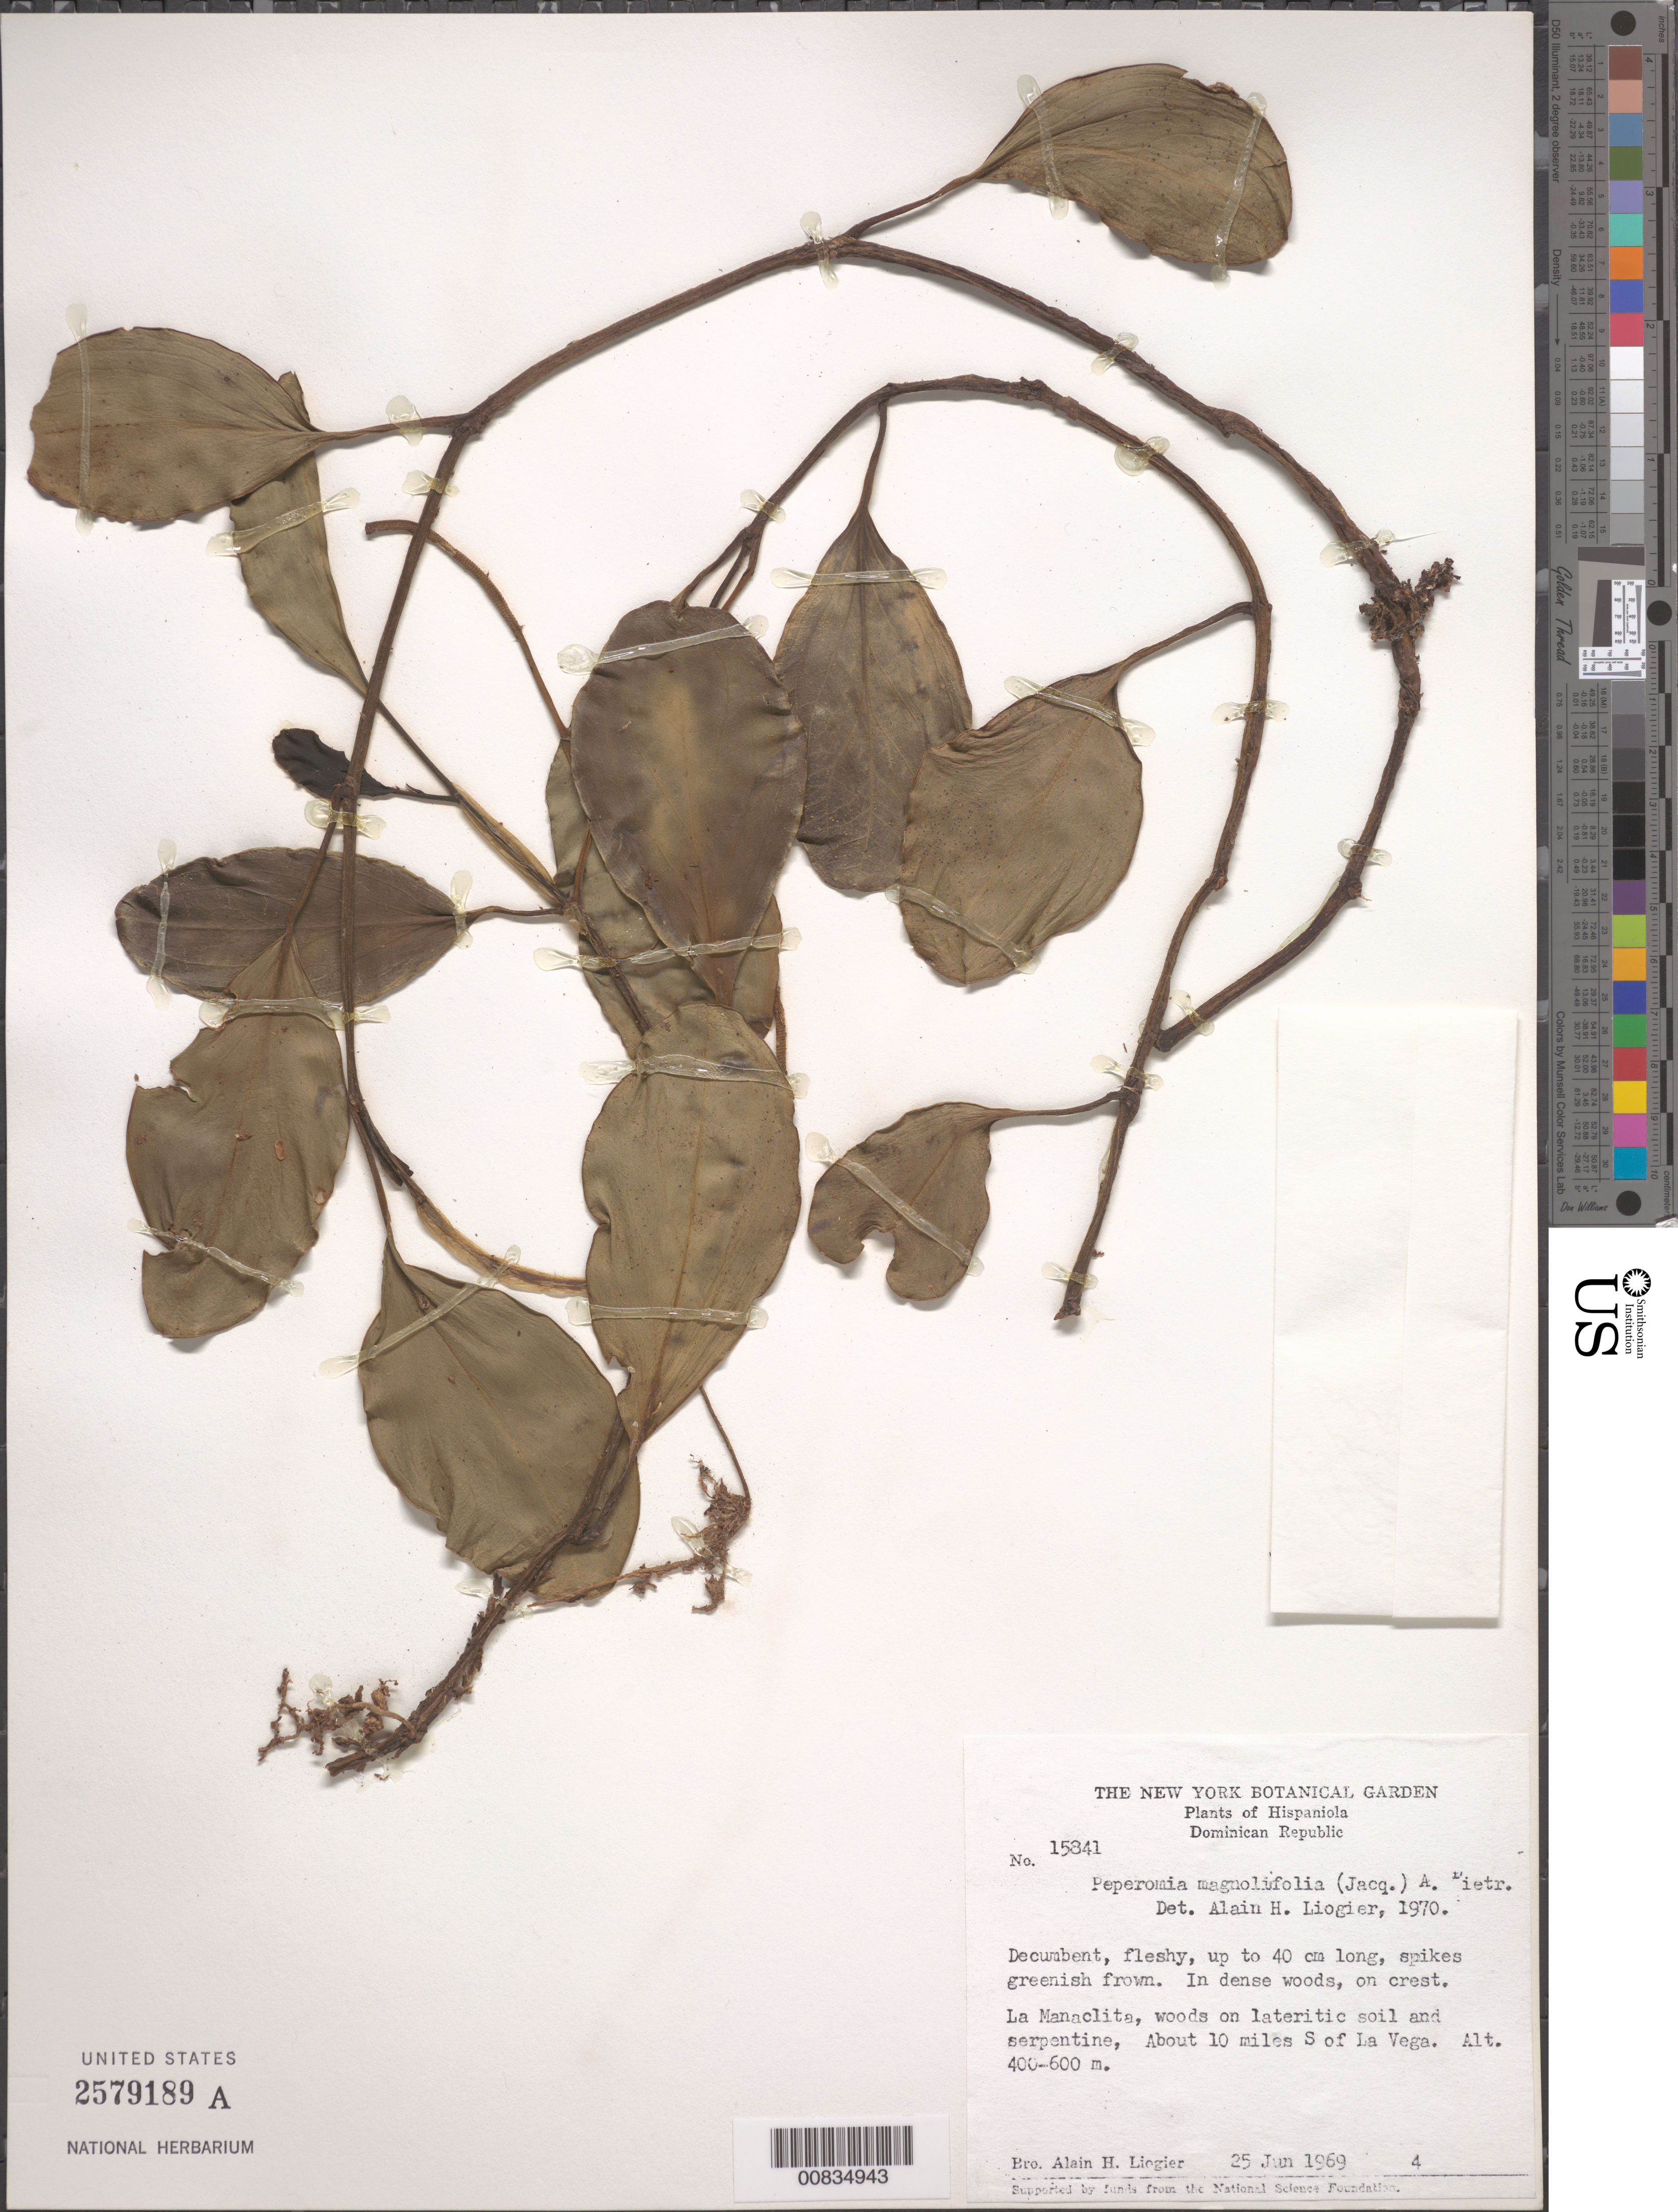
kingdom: Plantae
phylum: Tracheophyta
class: Magnoliopsida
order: Piperales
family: Piperaceae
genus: Peperomia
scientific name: Peperomia magnoliifolia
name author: (Jacq.) A. Dietr.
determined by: Liogier, Alain H.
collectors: A. H. Liogier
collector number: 15841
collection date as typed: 25 Jun 1969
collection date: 1969-06-25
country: Dominican Republic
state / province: La Vega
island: Hispaniola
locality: La Manaclita. About 10 miles S of La Vega.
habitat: In dense woods, on crest. Woods on lateritic soil and serpentine.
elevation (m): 400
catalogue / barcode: US 2579189A